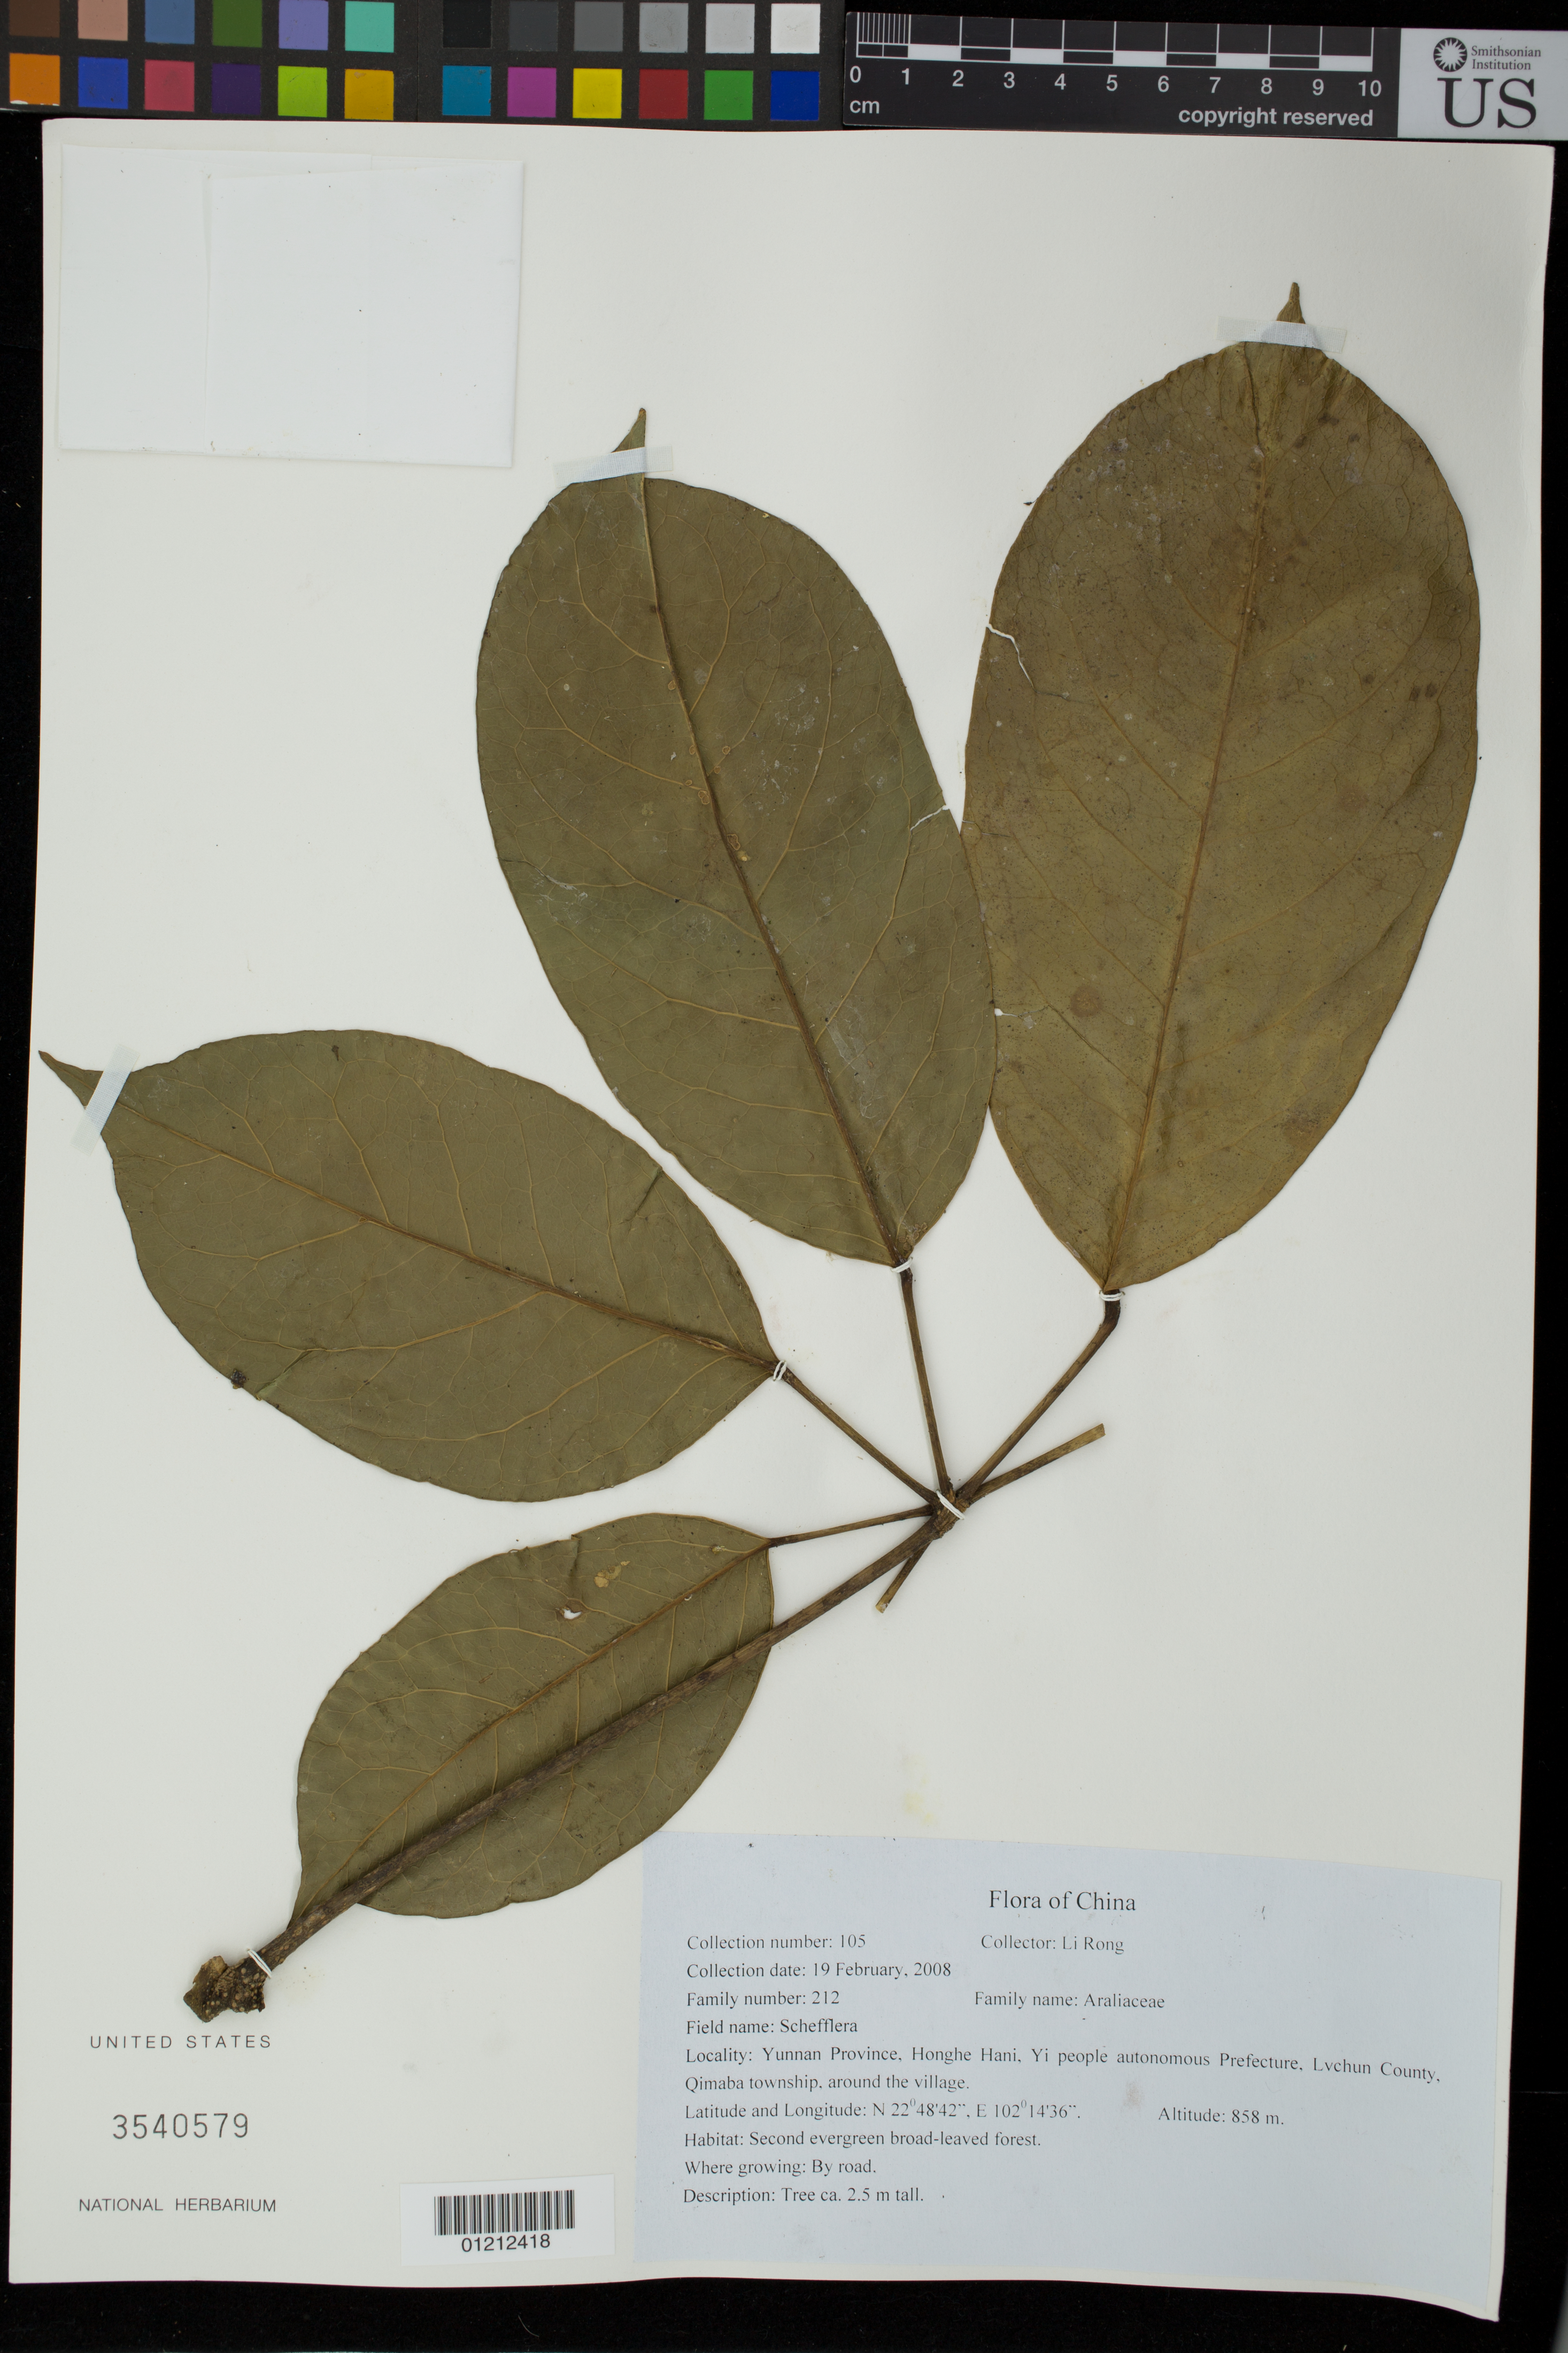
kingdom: Plantae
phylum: Tracheophyta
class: Magnoliopsida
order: Apiales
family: Araliaceae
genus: Schefflera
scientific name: Schefflera sp.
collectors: R. Li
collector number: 105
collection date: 2008-02-19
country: China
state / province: Yunnan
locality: Honghe Hani, Yi people autonomous Prefecture, Lvchun County, Qimaba township, around the village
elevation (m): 858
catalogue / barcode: US 3540579